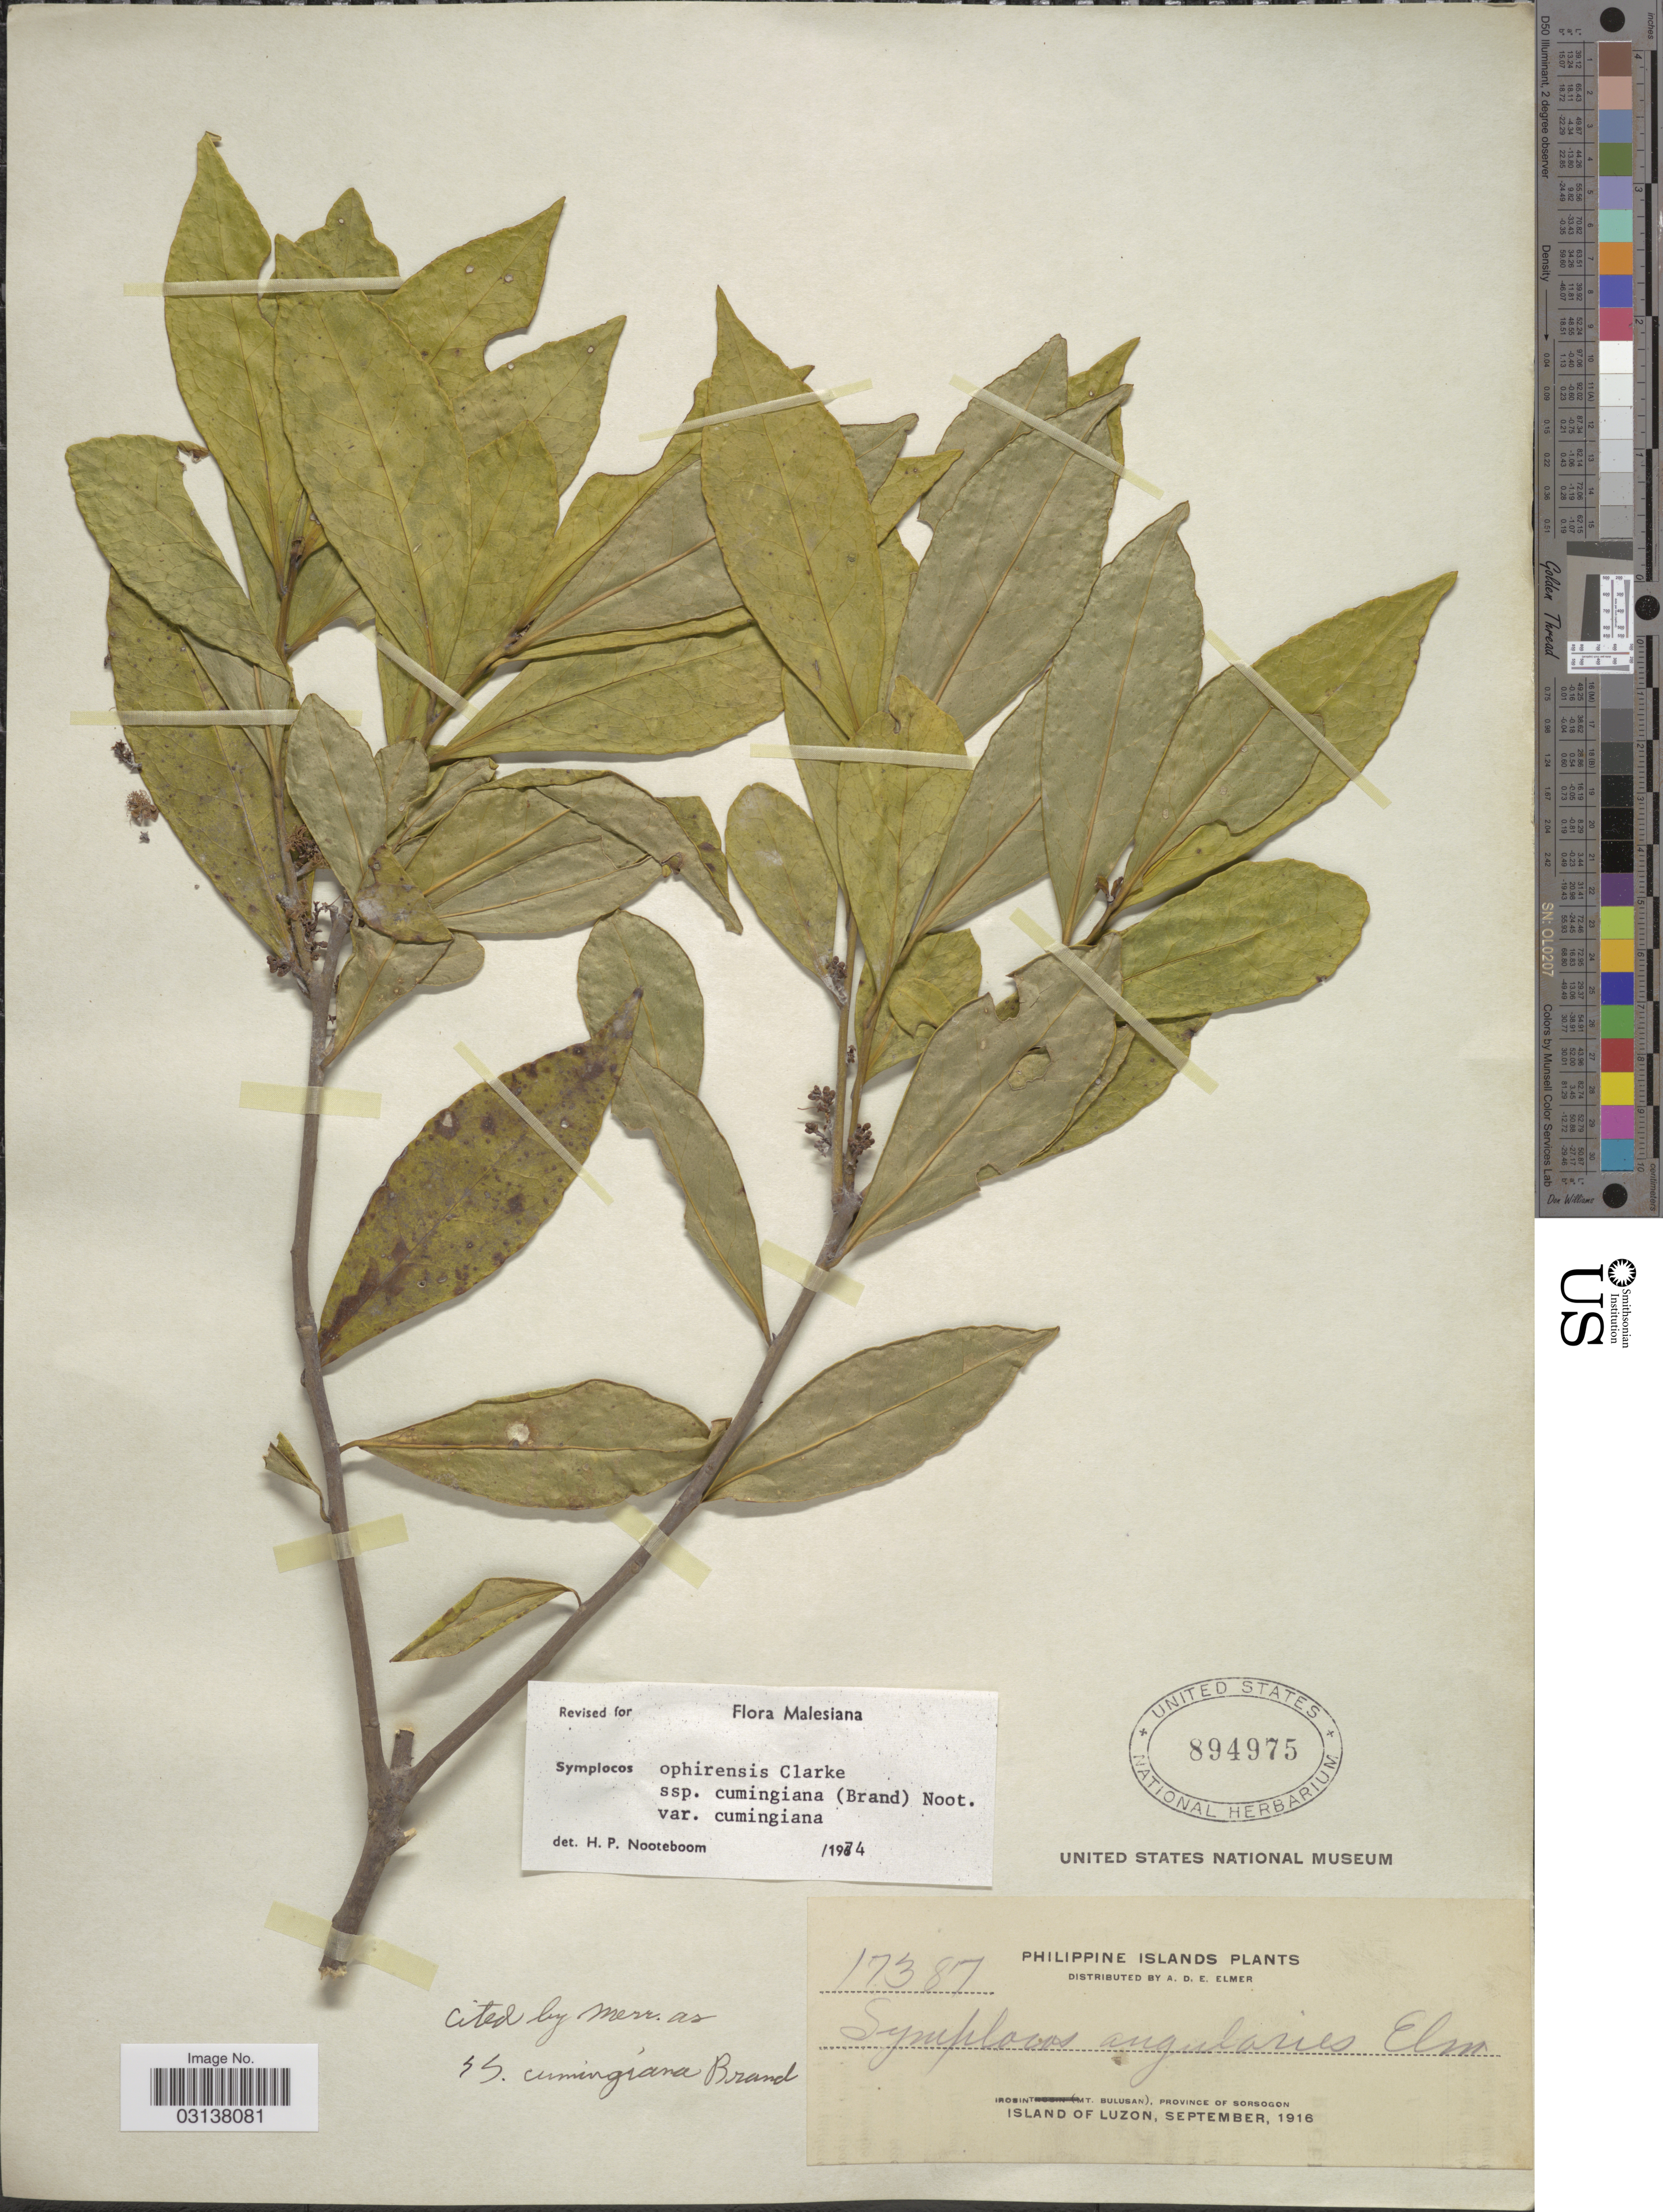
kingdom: Plantae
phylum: Tracheophyta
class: Magnoliopsida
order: Ericales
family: Symplocaceae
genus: Symplocos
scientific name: Symplocos ophirensis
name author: C.B. Clarke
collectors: A. D. E. Elmer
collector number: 17387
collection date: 1916-09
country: Philippines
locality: Philippine Islands. Irosin (Mt. Bulusan), Province of Sorsogon. Island of Luzon.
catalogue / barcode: US 894975